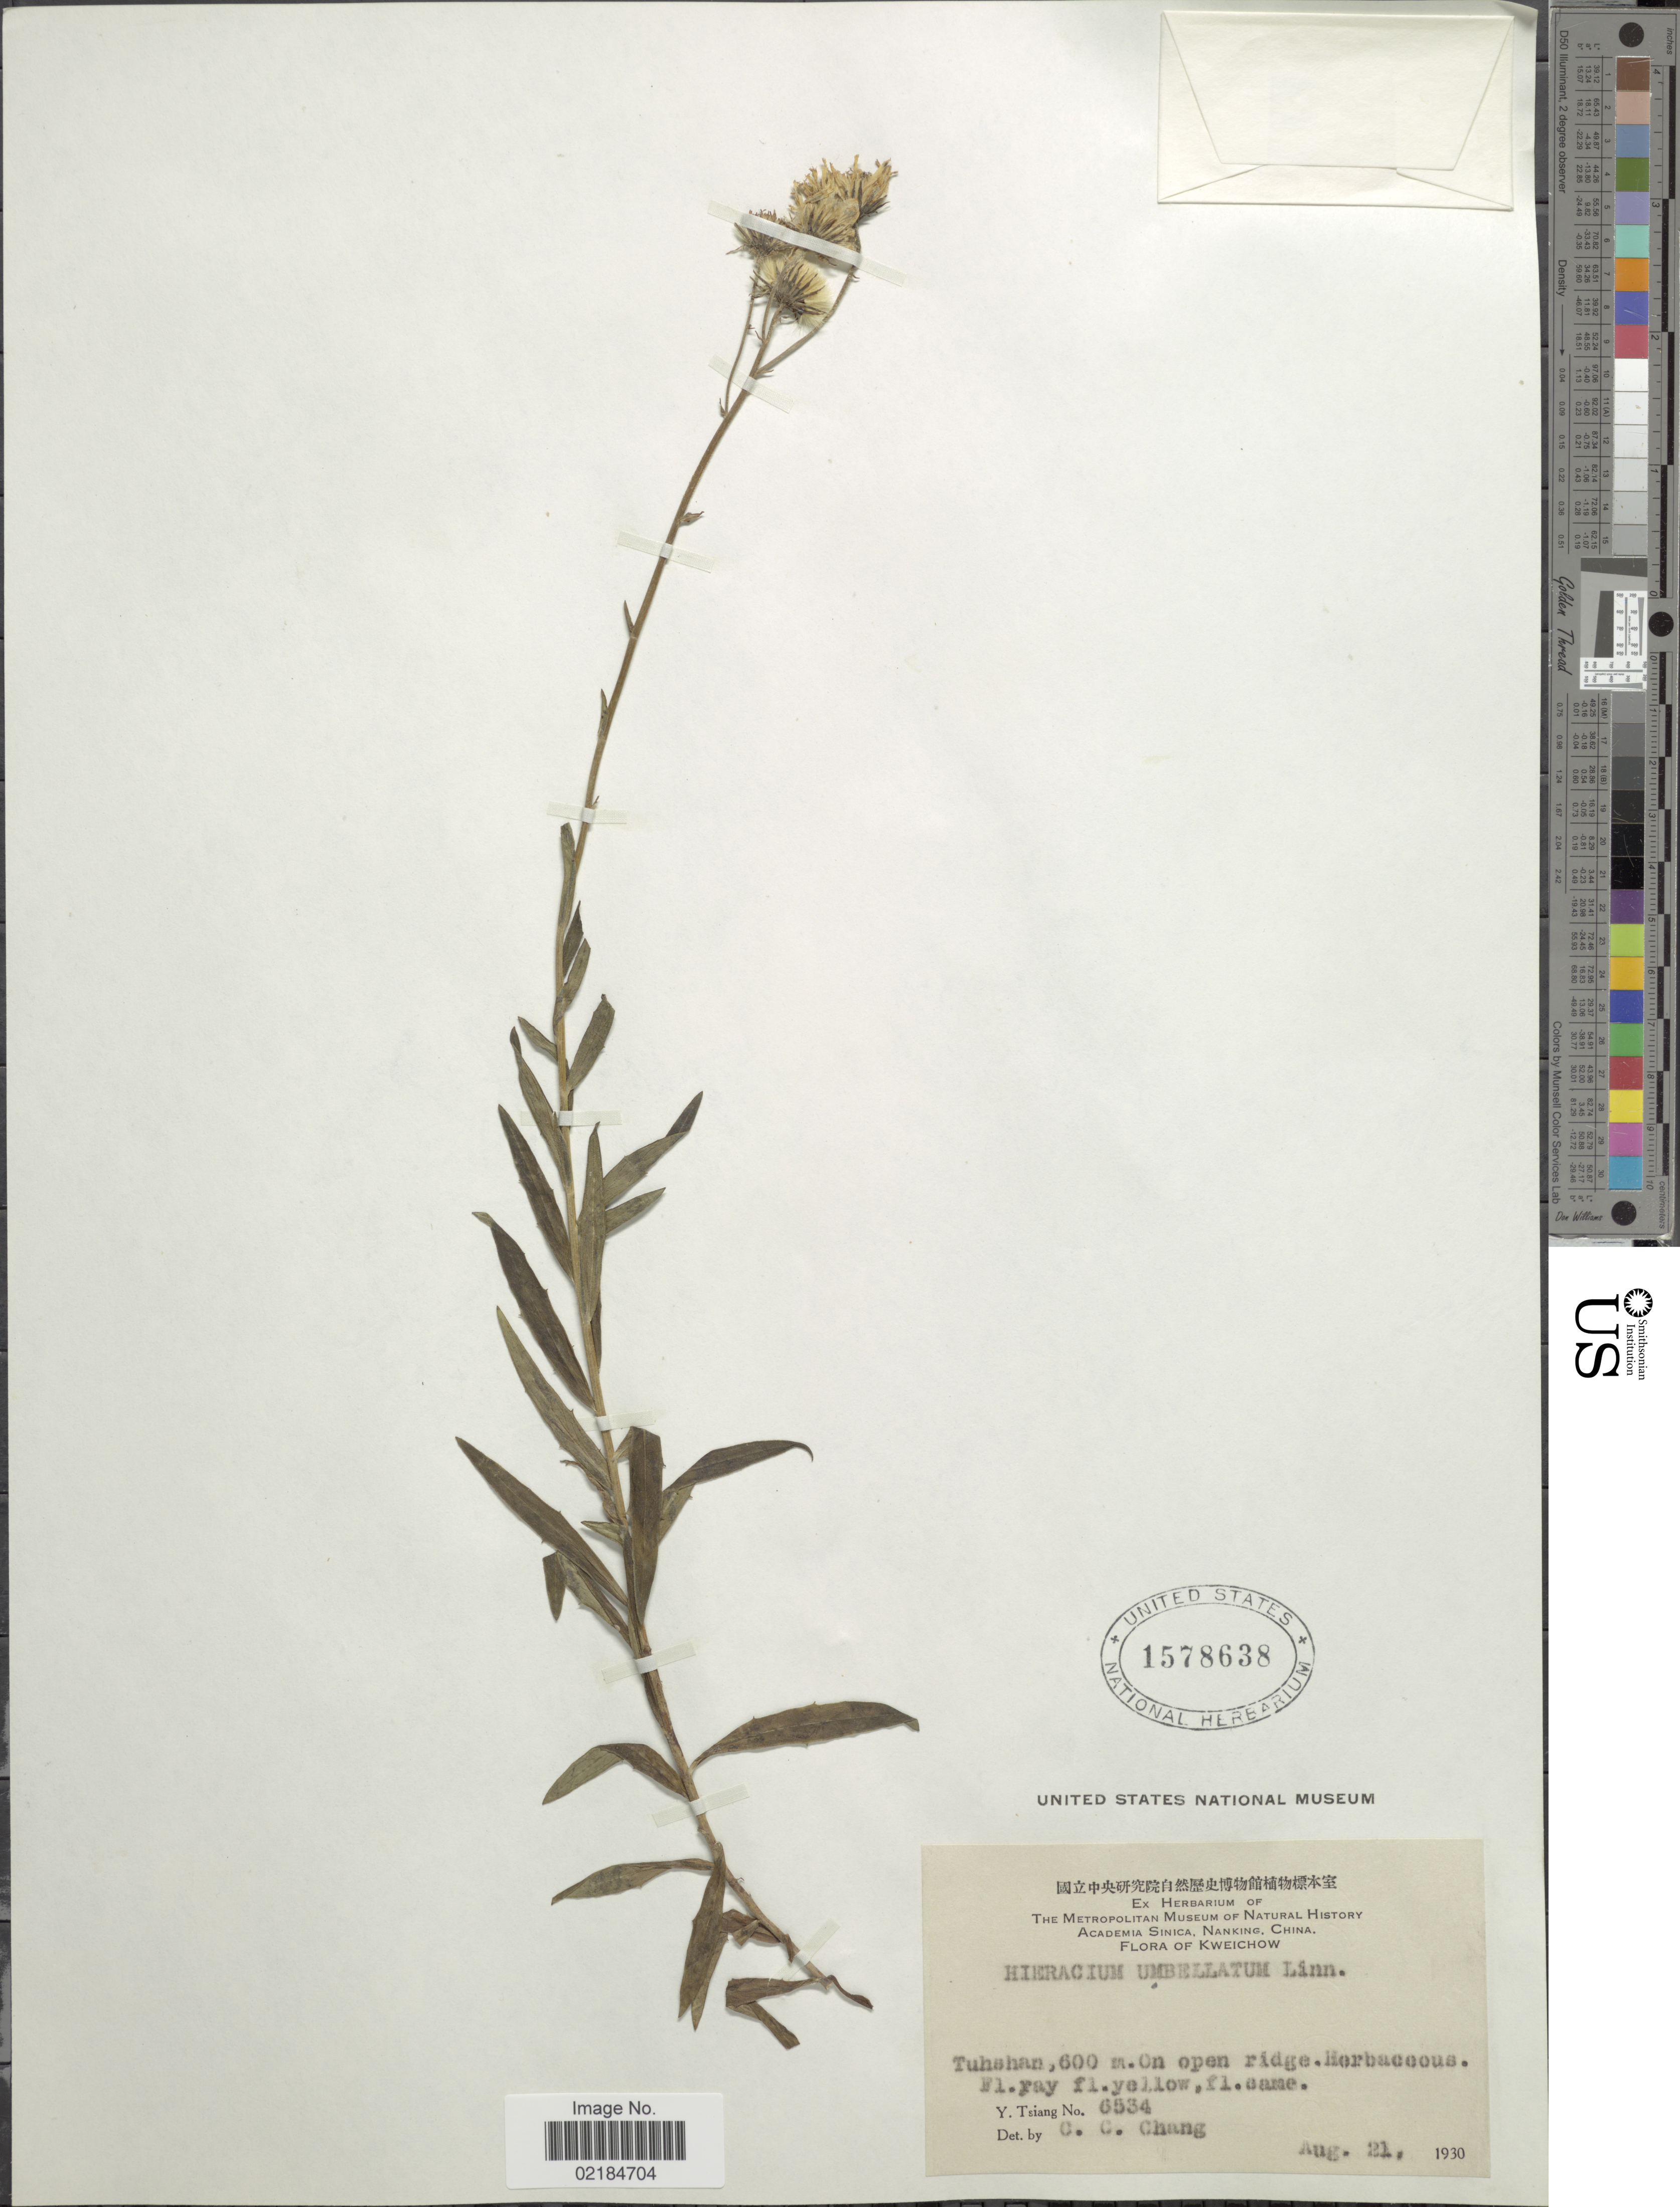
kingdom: Plantae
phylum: Tracheophyta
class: Magnoliopsida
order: Asterales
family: Asteraceae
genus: Hieracium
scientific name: Hieracium umbellatum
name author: L.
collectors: Y. Tsiang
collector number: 6534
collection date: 1930-08-21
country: China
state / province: Guizhou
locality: Kweichow, Tuhshan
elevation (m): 600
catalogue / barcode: US 1578638